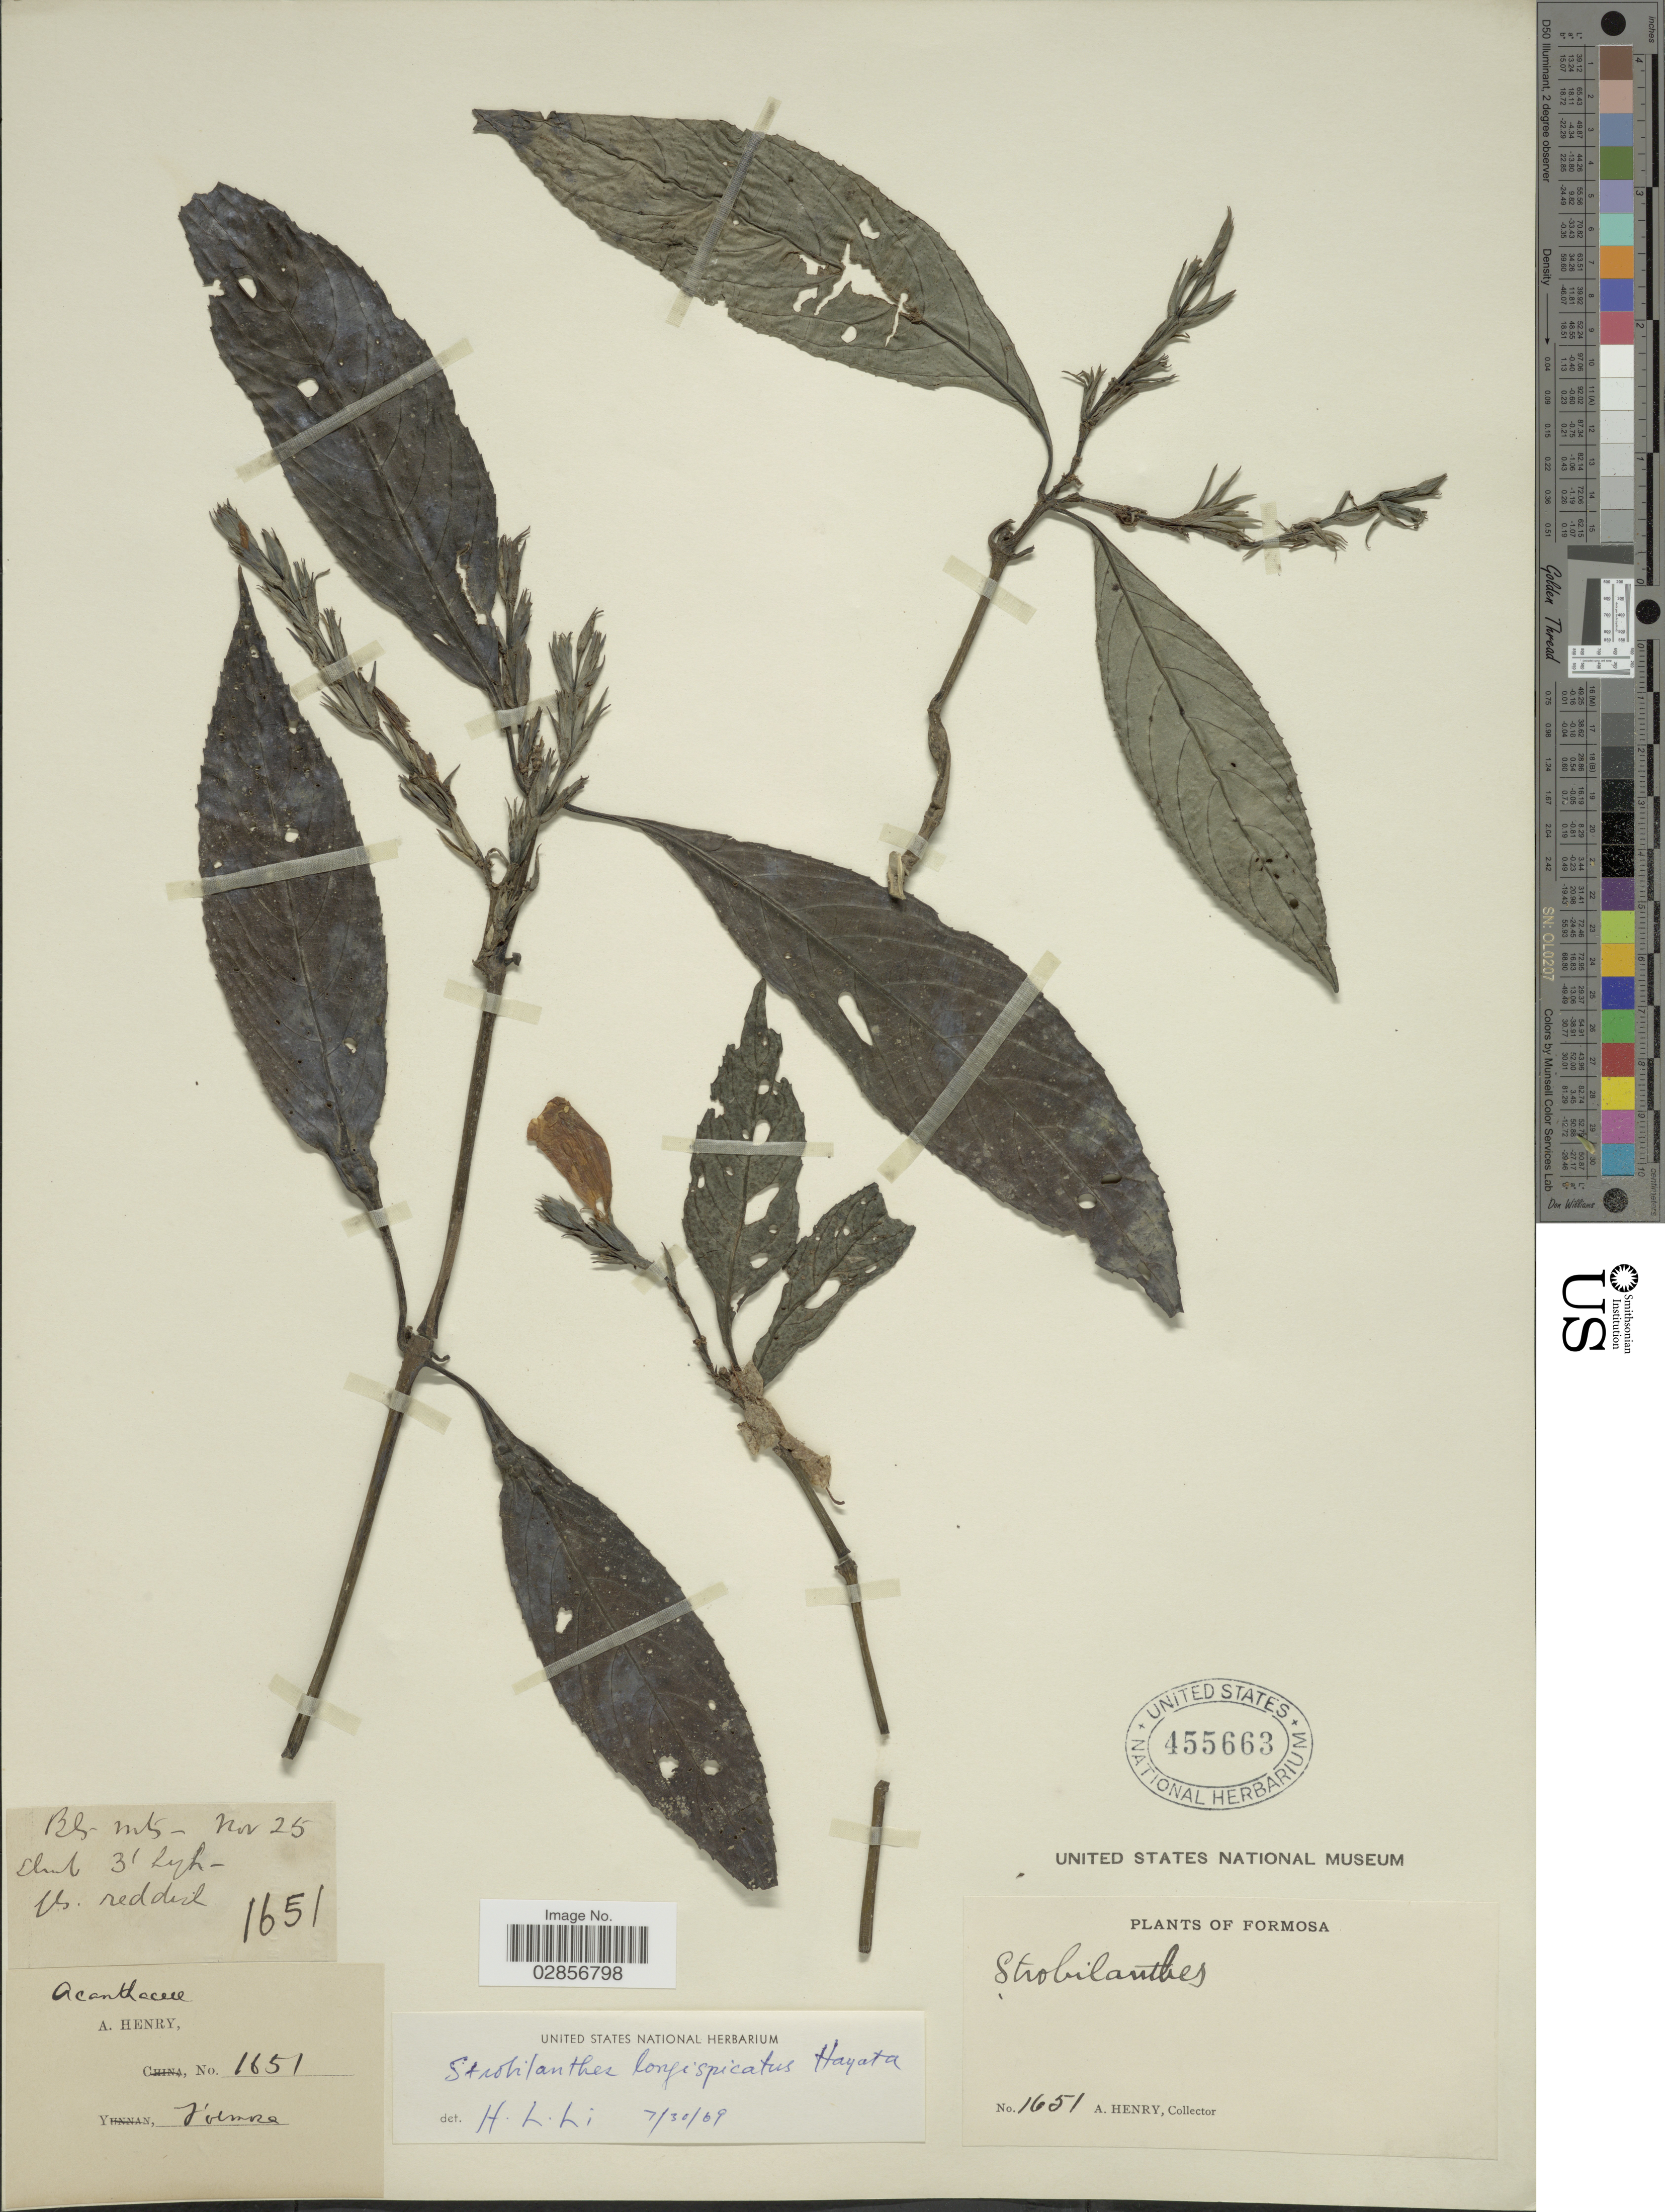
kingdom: Plantae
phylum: Tracheophyta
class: Magnoliopsida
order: Lamiales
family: Acanthaceae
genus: Semnostachya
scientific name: Semnostachya longespicata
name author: (Hayata) C.F. Hsieh & T. C. Huang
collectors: A. Henry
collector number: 1651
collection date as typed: Transcribed d/m/y: /11/25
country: Taiwan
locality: Formosa.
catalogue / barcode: US 455663